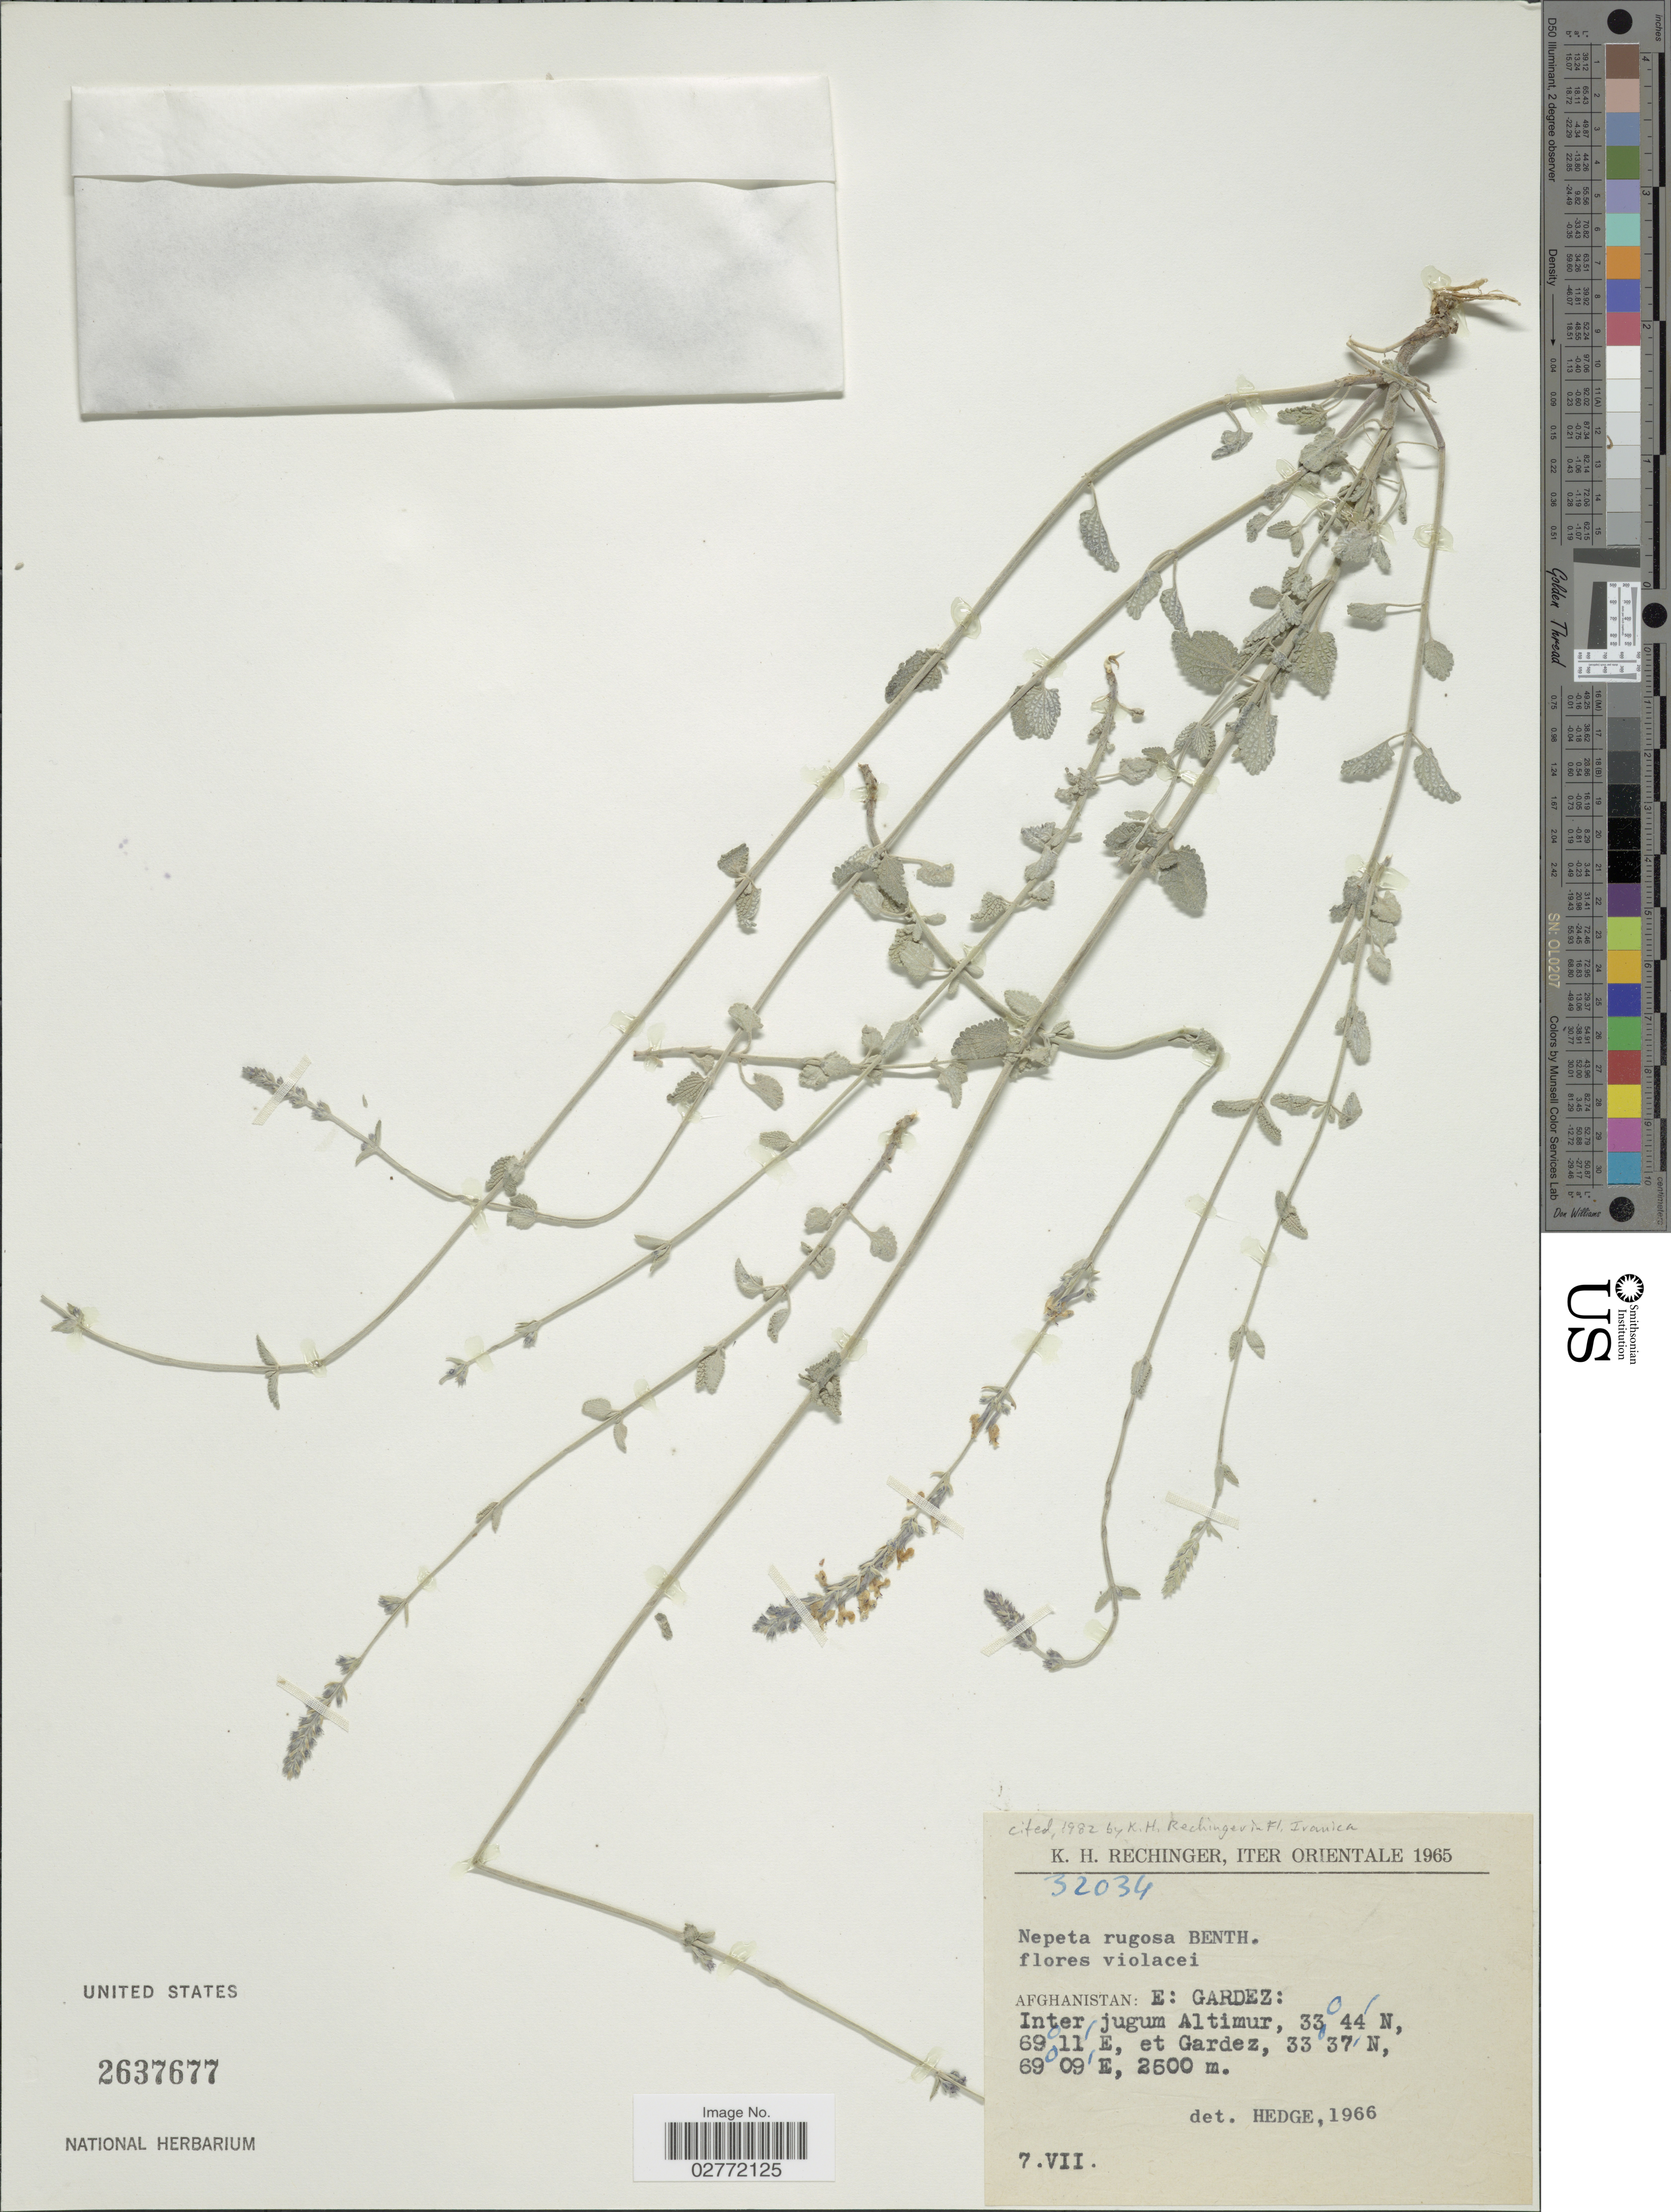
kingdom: Plantae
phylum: Tracheophyta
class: Magnoliopsida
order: Lamiales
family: Lamiaceae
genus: Nepeta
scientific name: Nepeta rugosa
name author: Benth.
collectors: K. H. Rechinger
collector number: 32034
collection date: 1965-07-07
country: Afghanistan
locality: Iter Orientale, E, Gardez: Inter jugum Altimur et Gardez.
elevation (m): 2500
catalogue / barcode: US 2637677